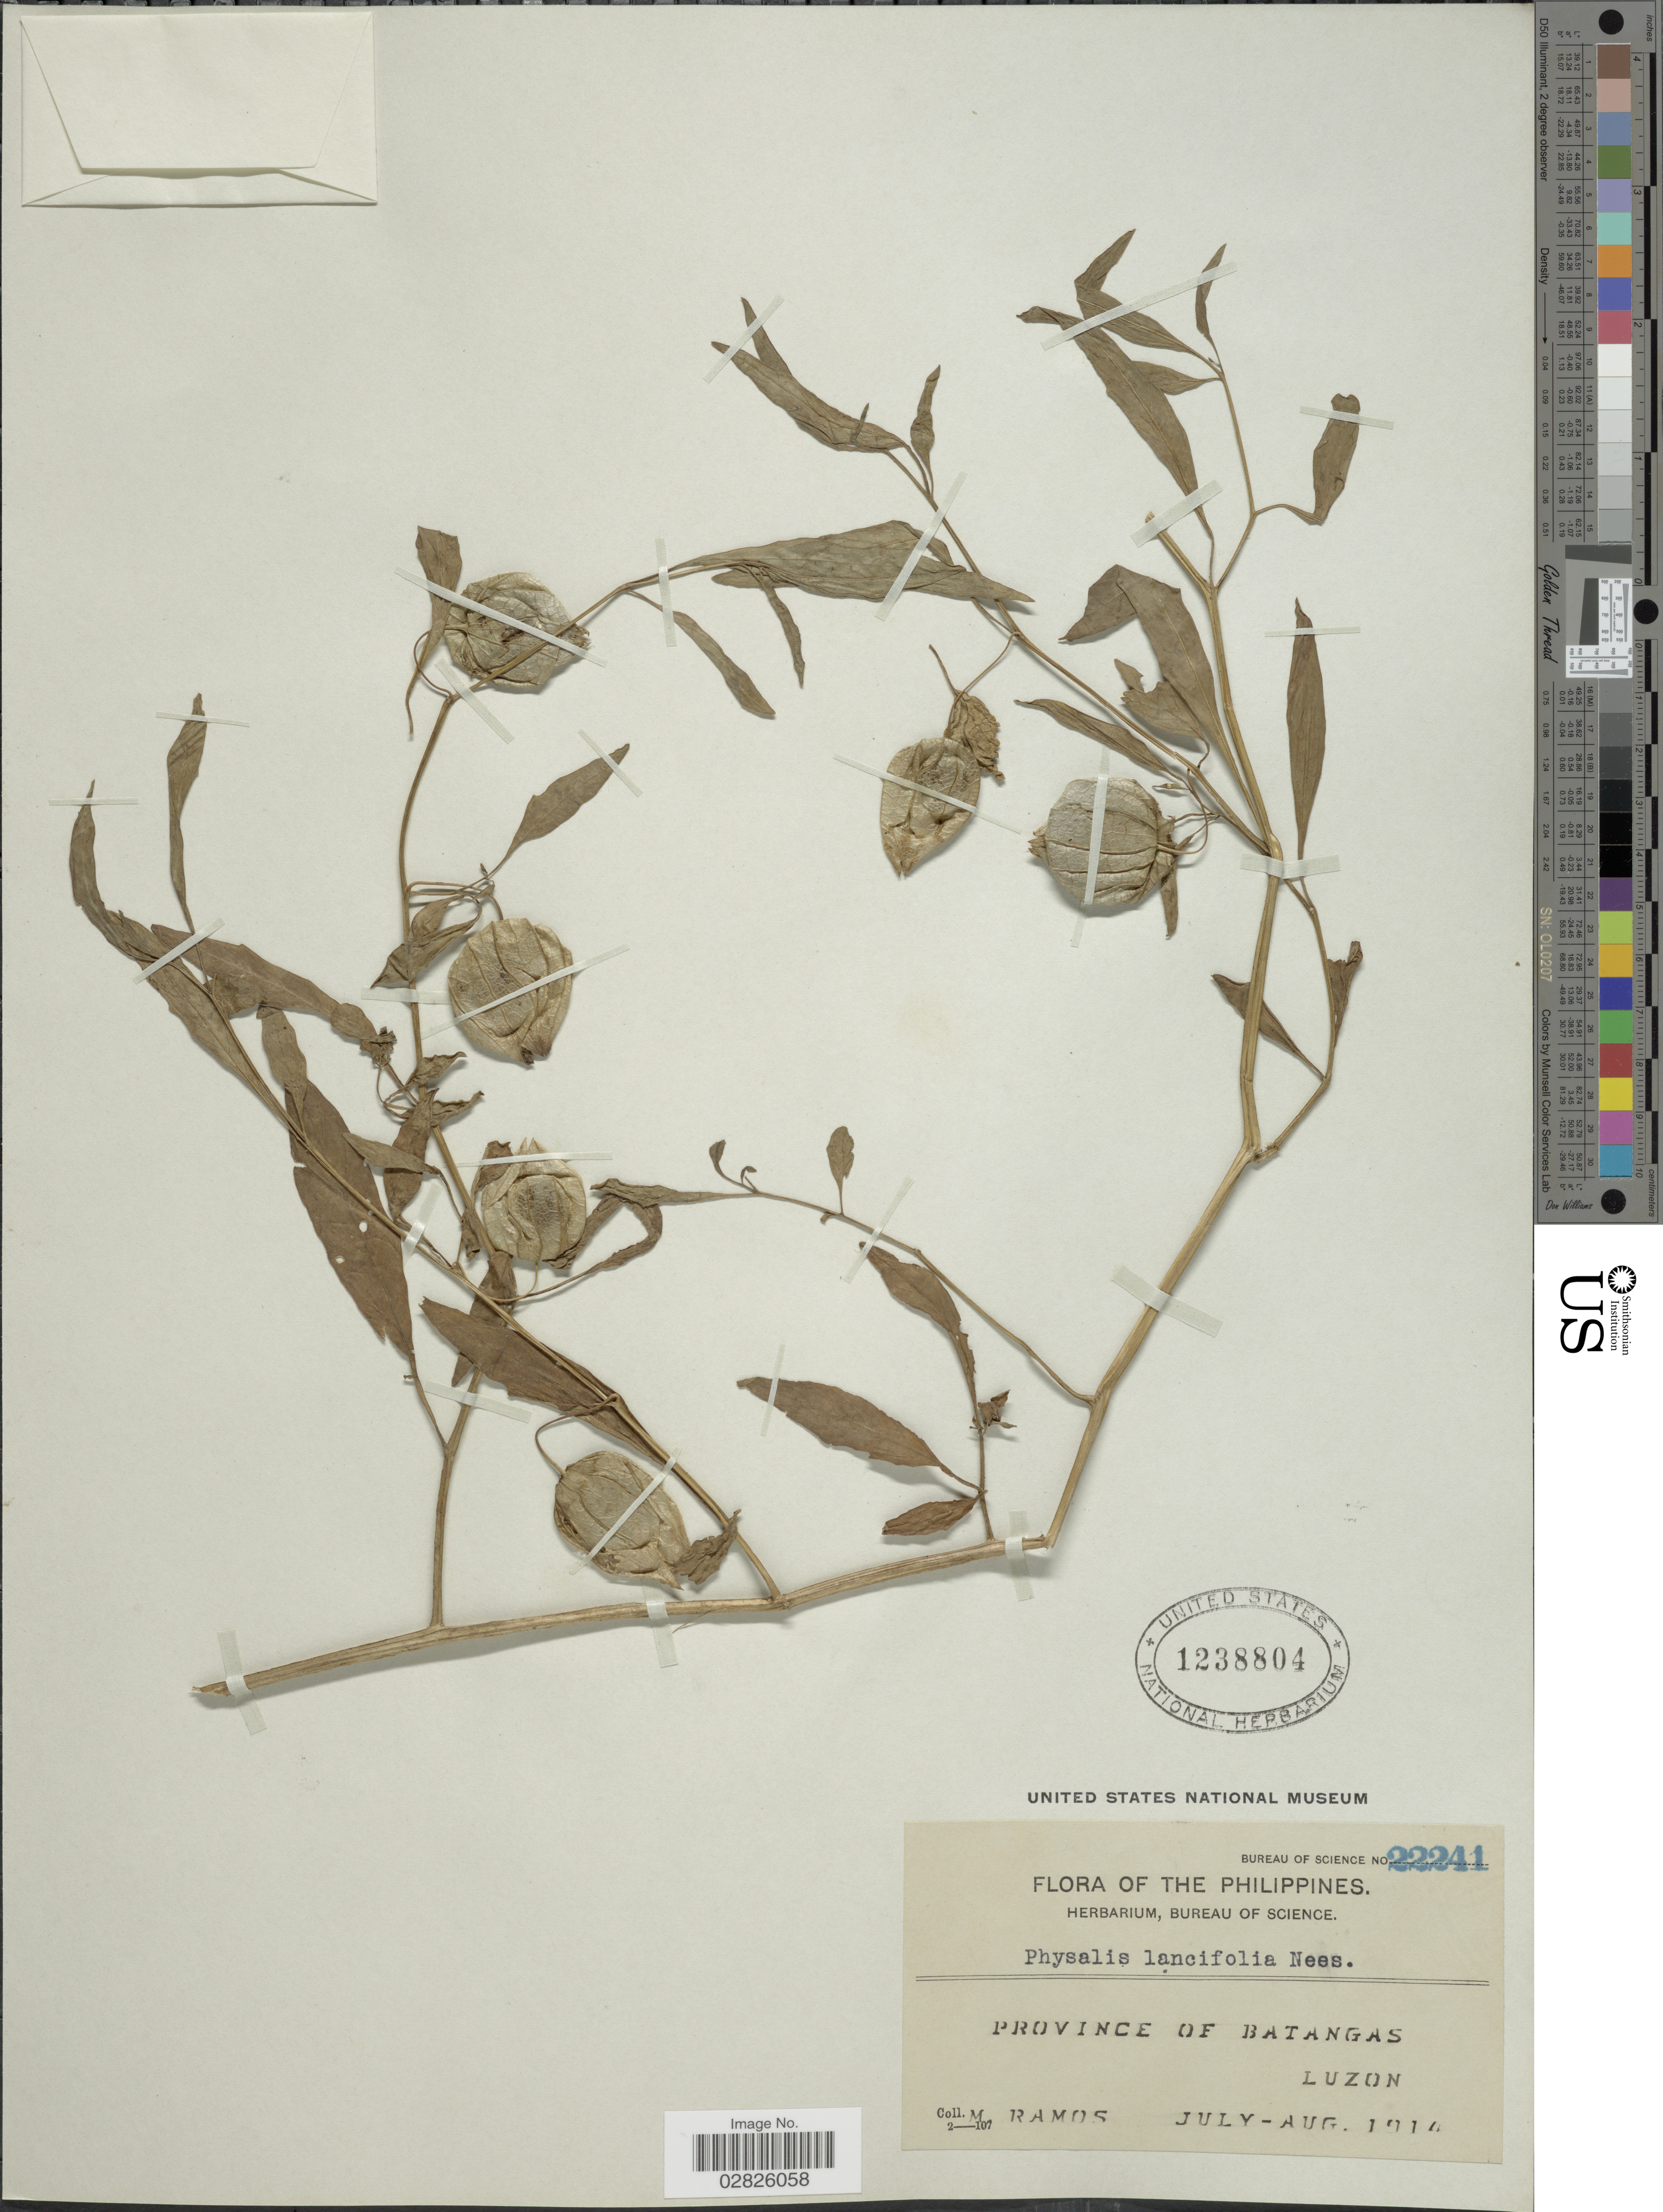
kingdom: Plantae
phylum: Tracheophyta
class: Magnoliopsida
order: Solanales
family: Solanaceae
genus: Physalis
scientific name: Physalis lanceifolia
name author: Nees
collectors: M. Ramos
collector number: Bureau of Science 22241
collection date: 1914-07/1914-08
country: Philippines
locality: Province of Batangas, Luzon.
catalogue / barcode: US 1238804